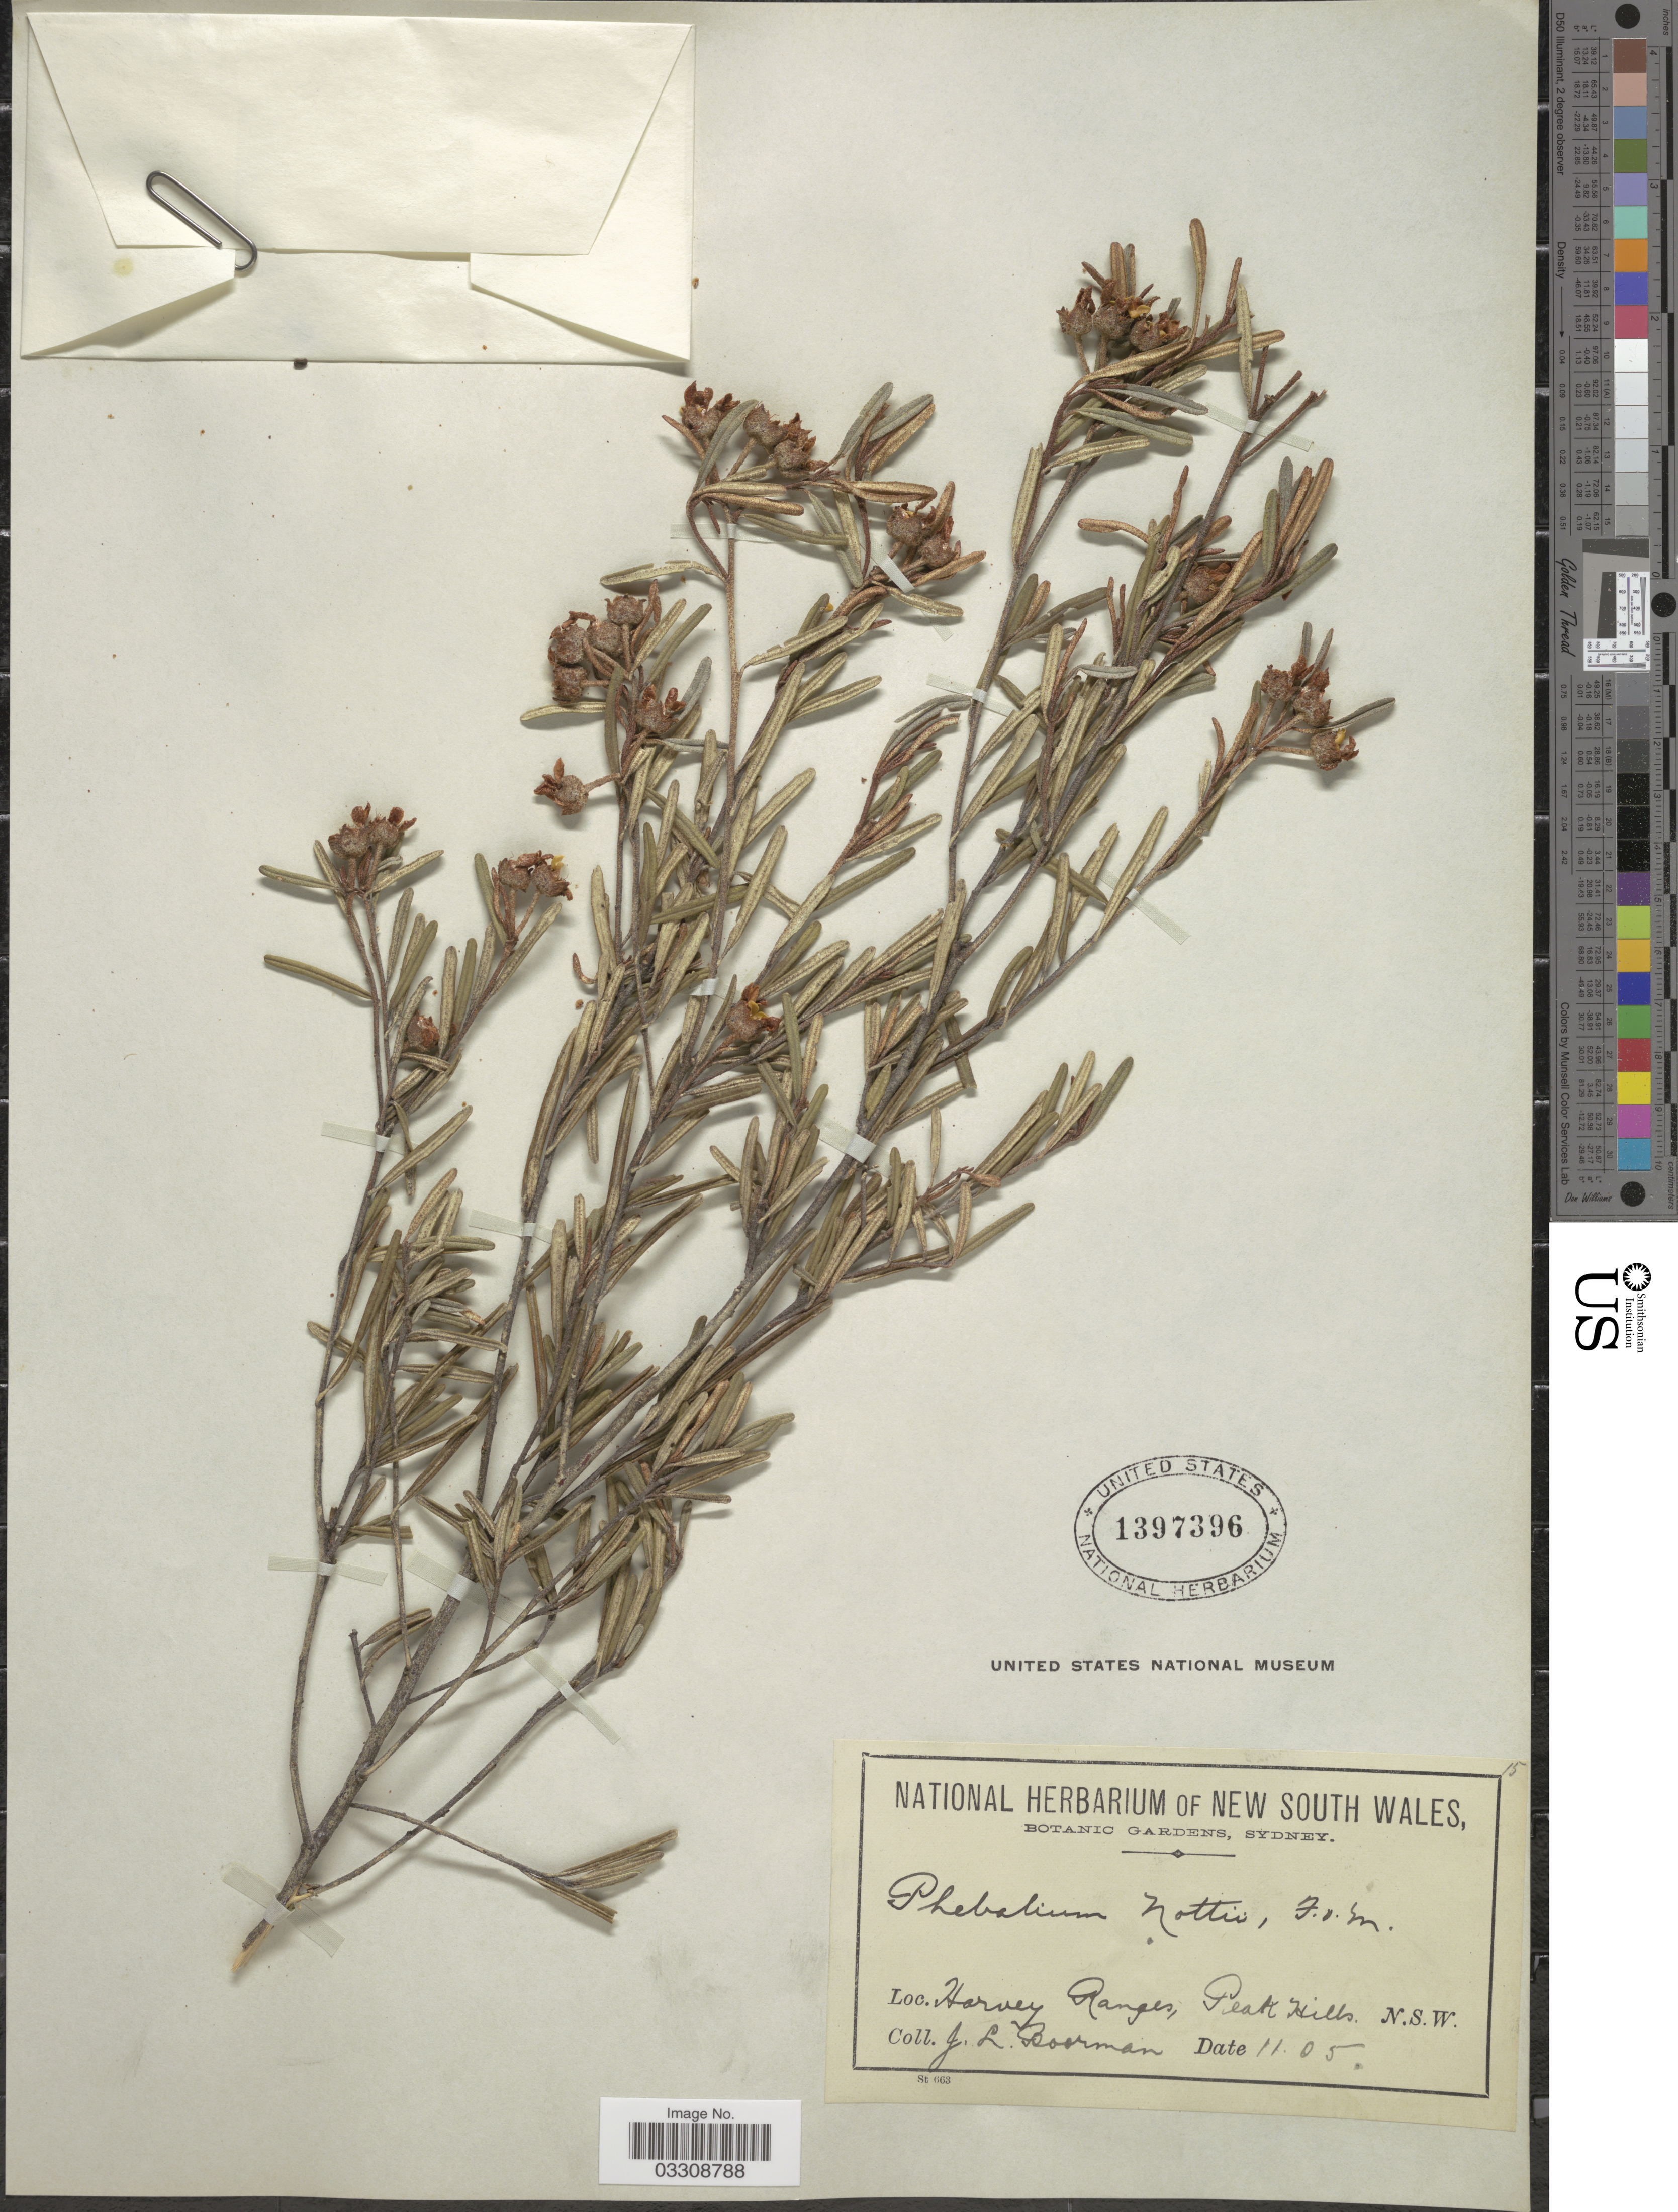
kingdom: Plantae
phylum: Tracheophyta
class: Magnoliopsida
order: Sapindales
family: Rutaceae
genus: Phebalium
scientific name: Phebalium nottii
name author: F.M. Bailey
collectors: J. Boorman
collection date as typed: Transcribed d/m/y: /11/5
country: Australia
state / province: New South Wales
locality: Harvey Ranges, Peak Hills.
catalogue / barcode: US 1397396